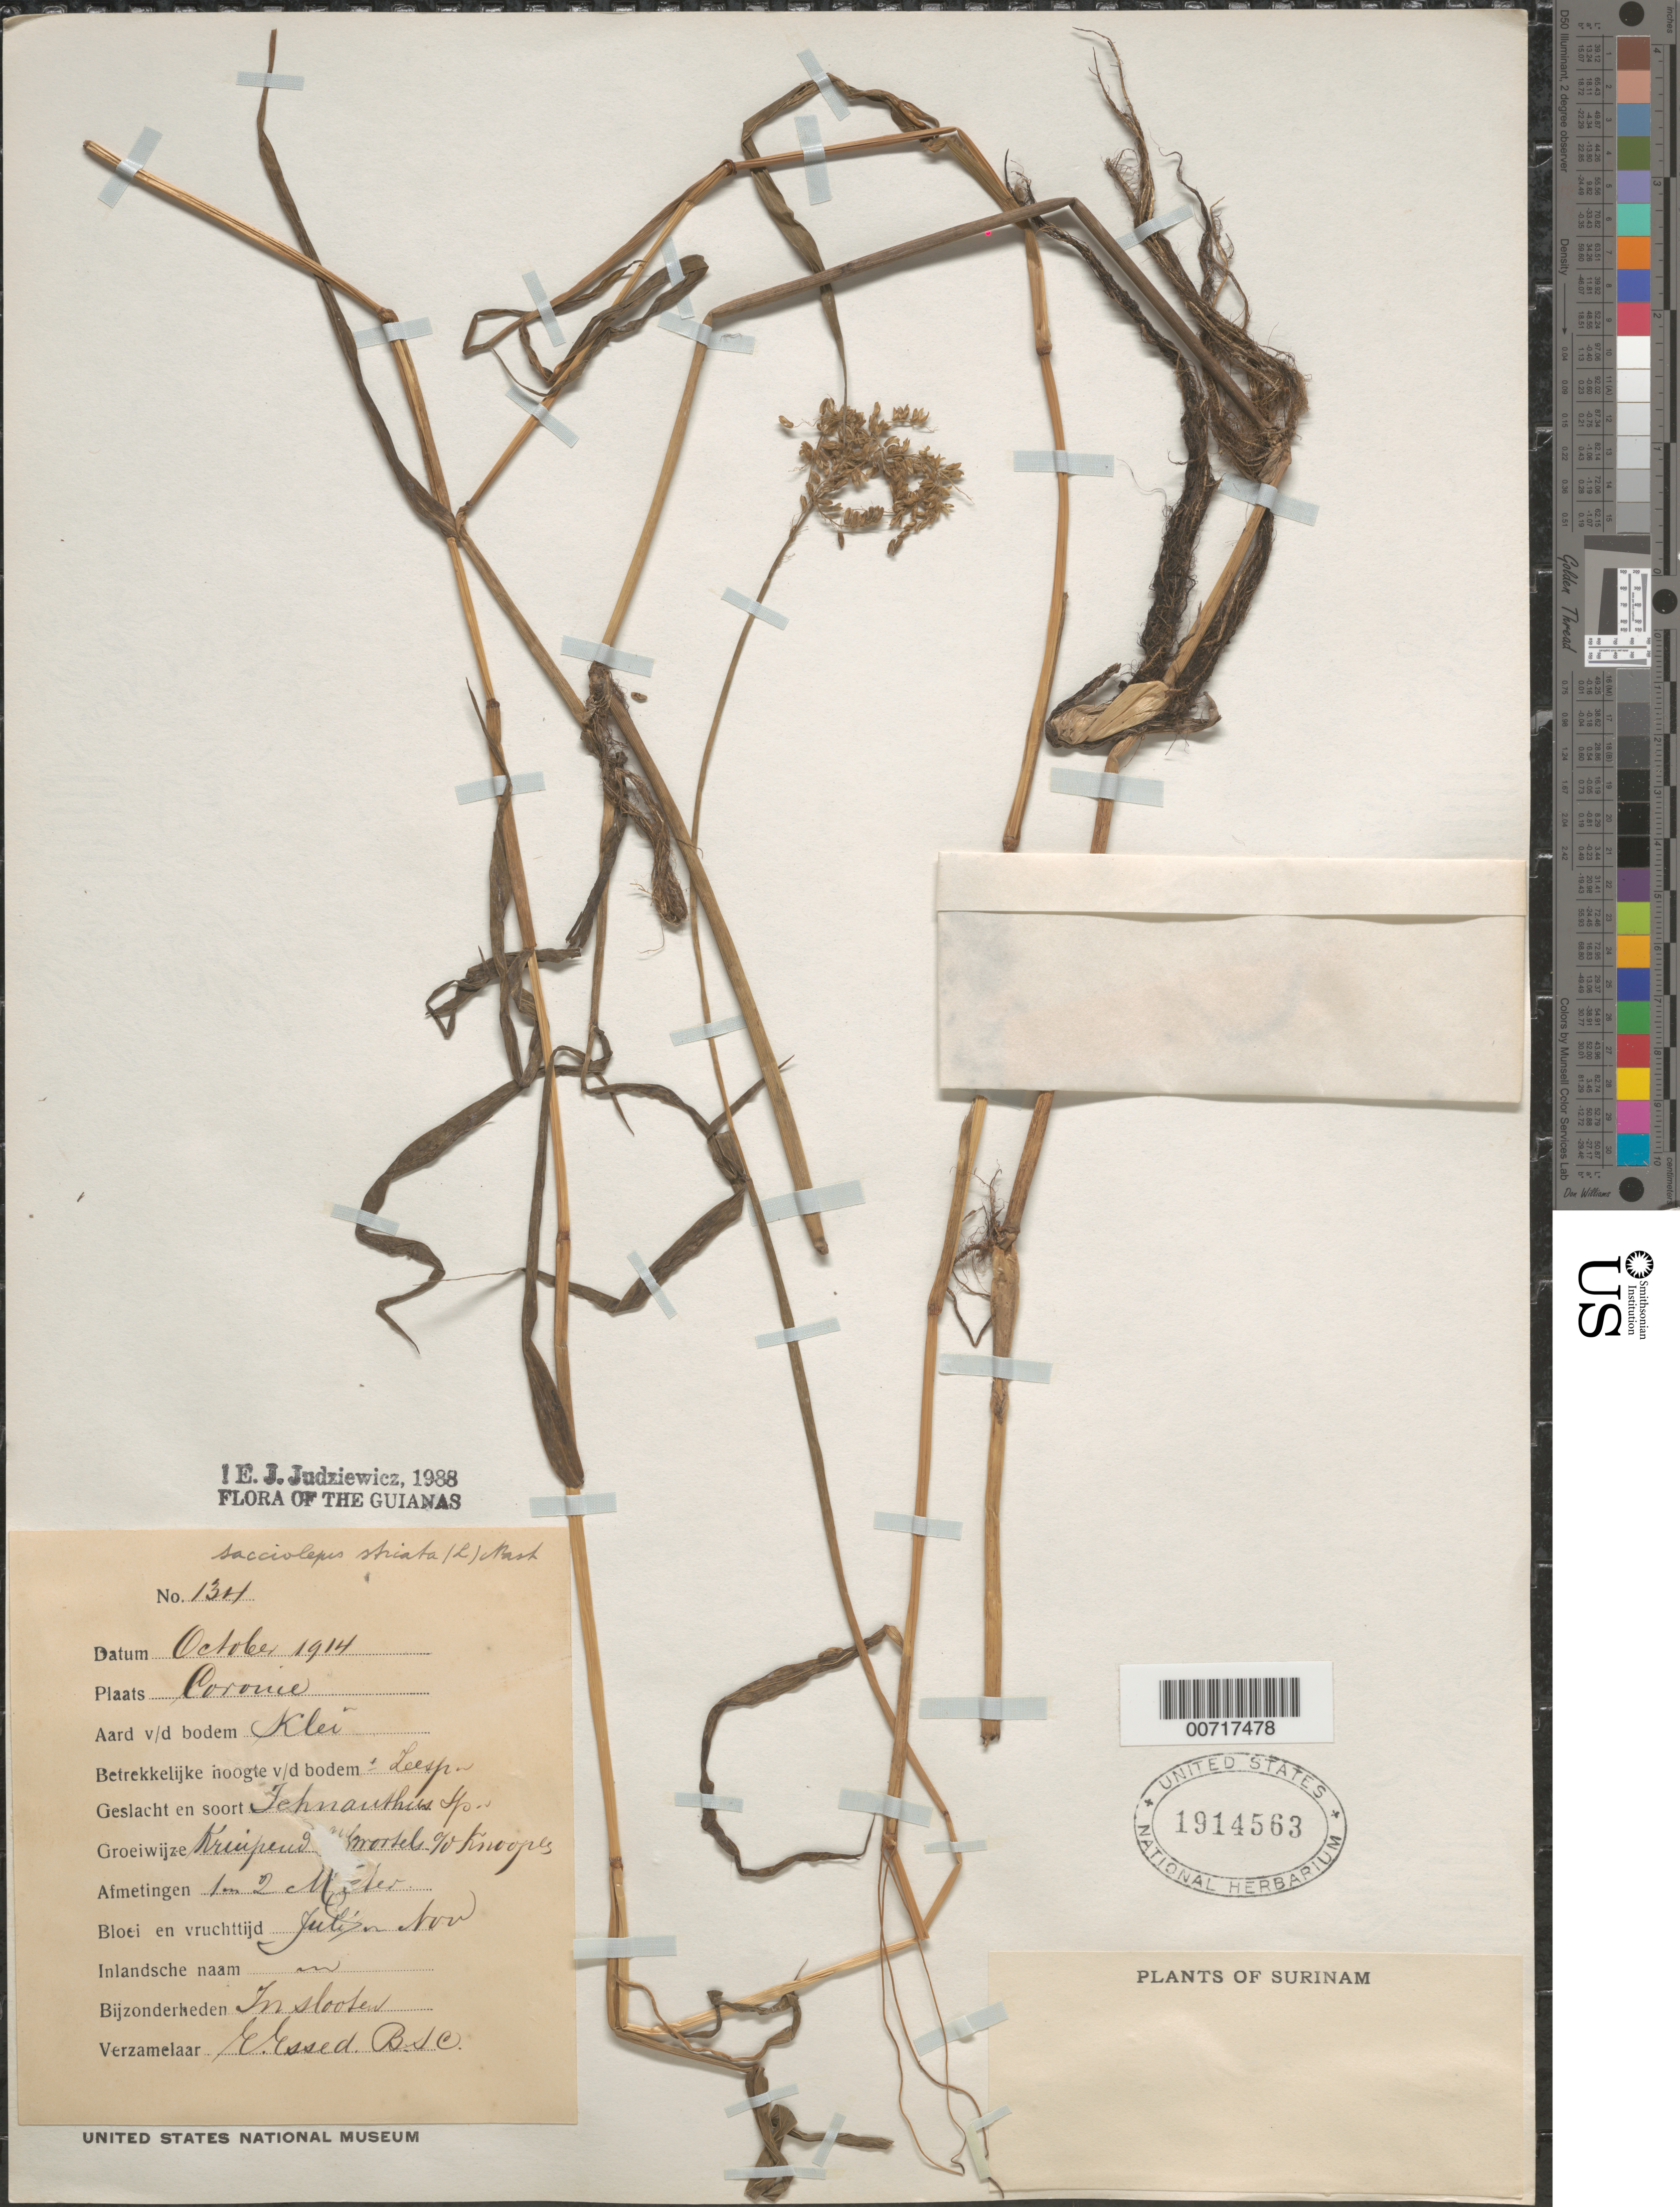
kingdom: Plantae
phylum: Tracheophyta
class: Liliopsida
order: Poales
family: Poaceae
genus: Sacciolepis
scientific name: Sacciolepis striata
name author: (L.) Nash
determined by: Judziewicz, E. J.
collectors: E. Essed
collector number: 134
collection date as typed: Oct-14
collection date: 1914-10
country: Suriname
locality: Coronie, Klei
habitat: In slooten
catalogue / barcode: US 1914563